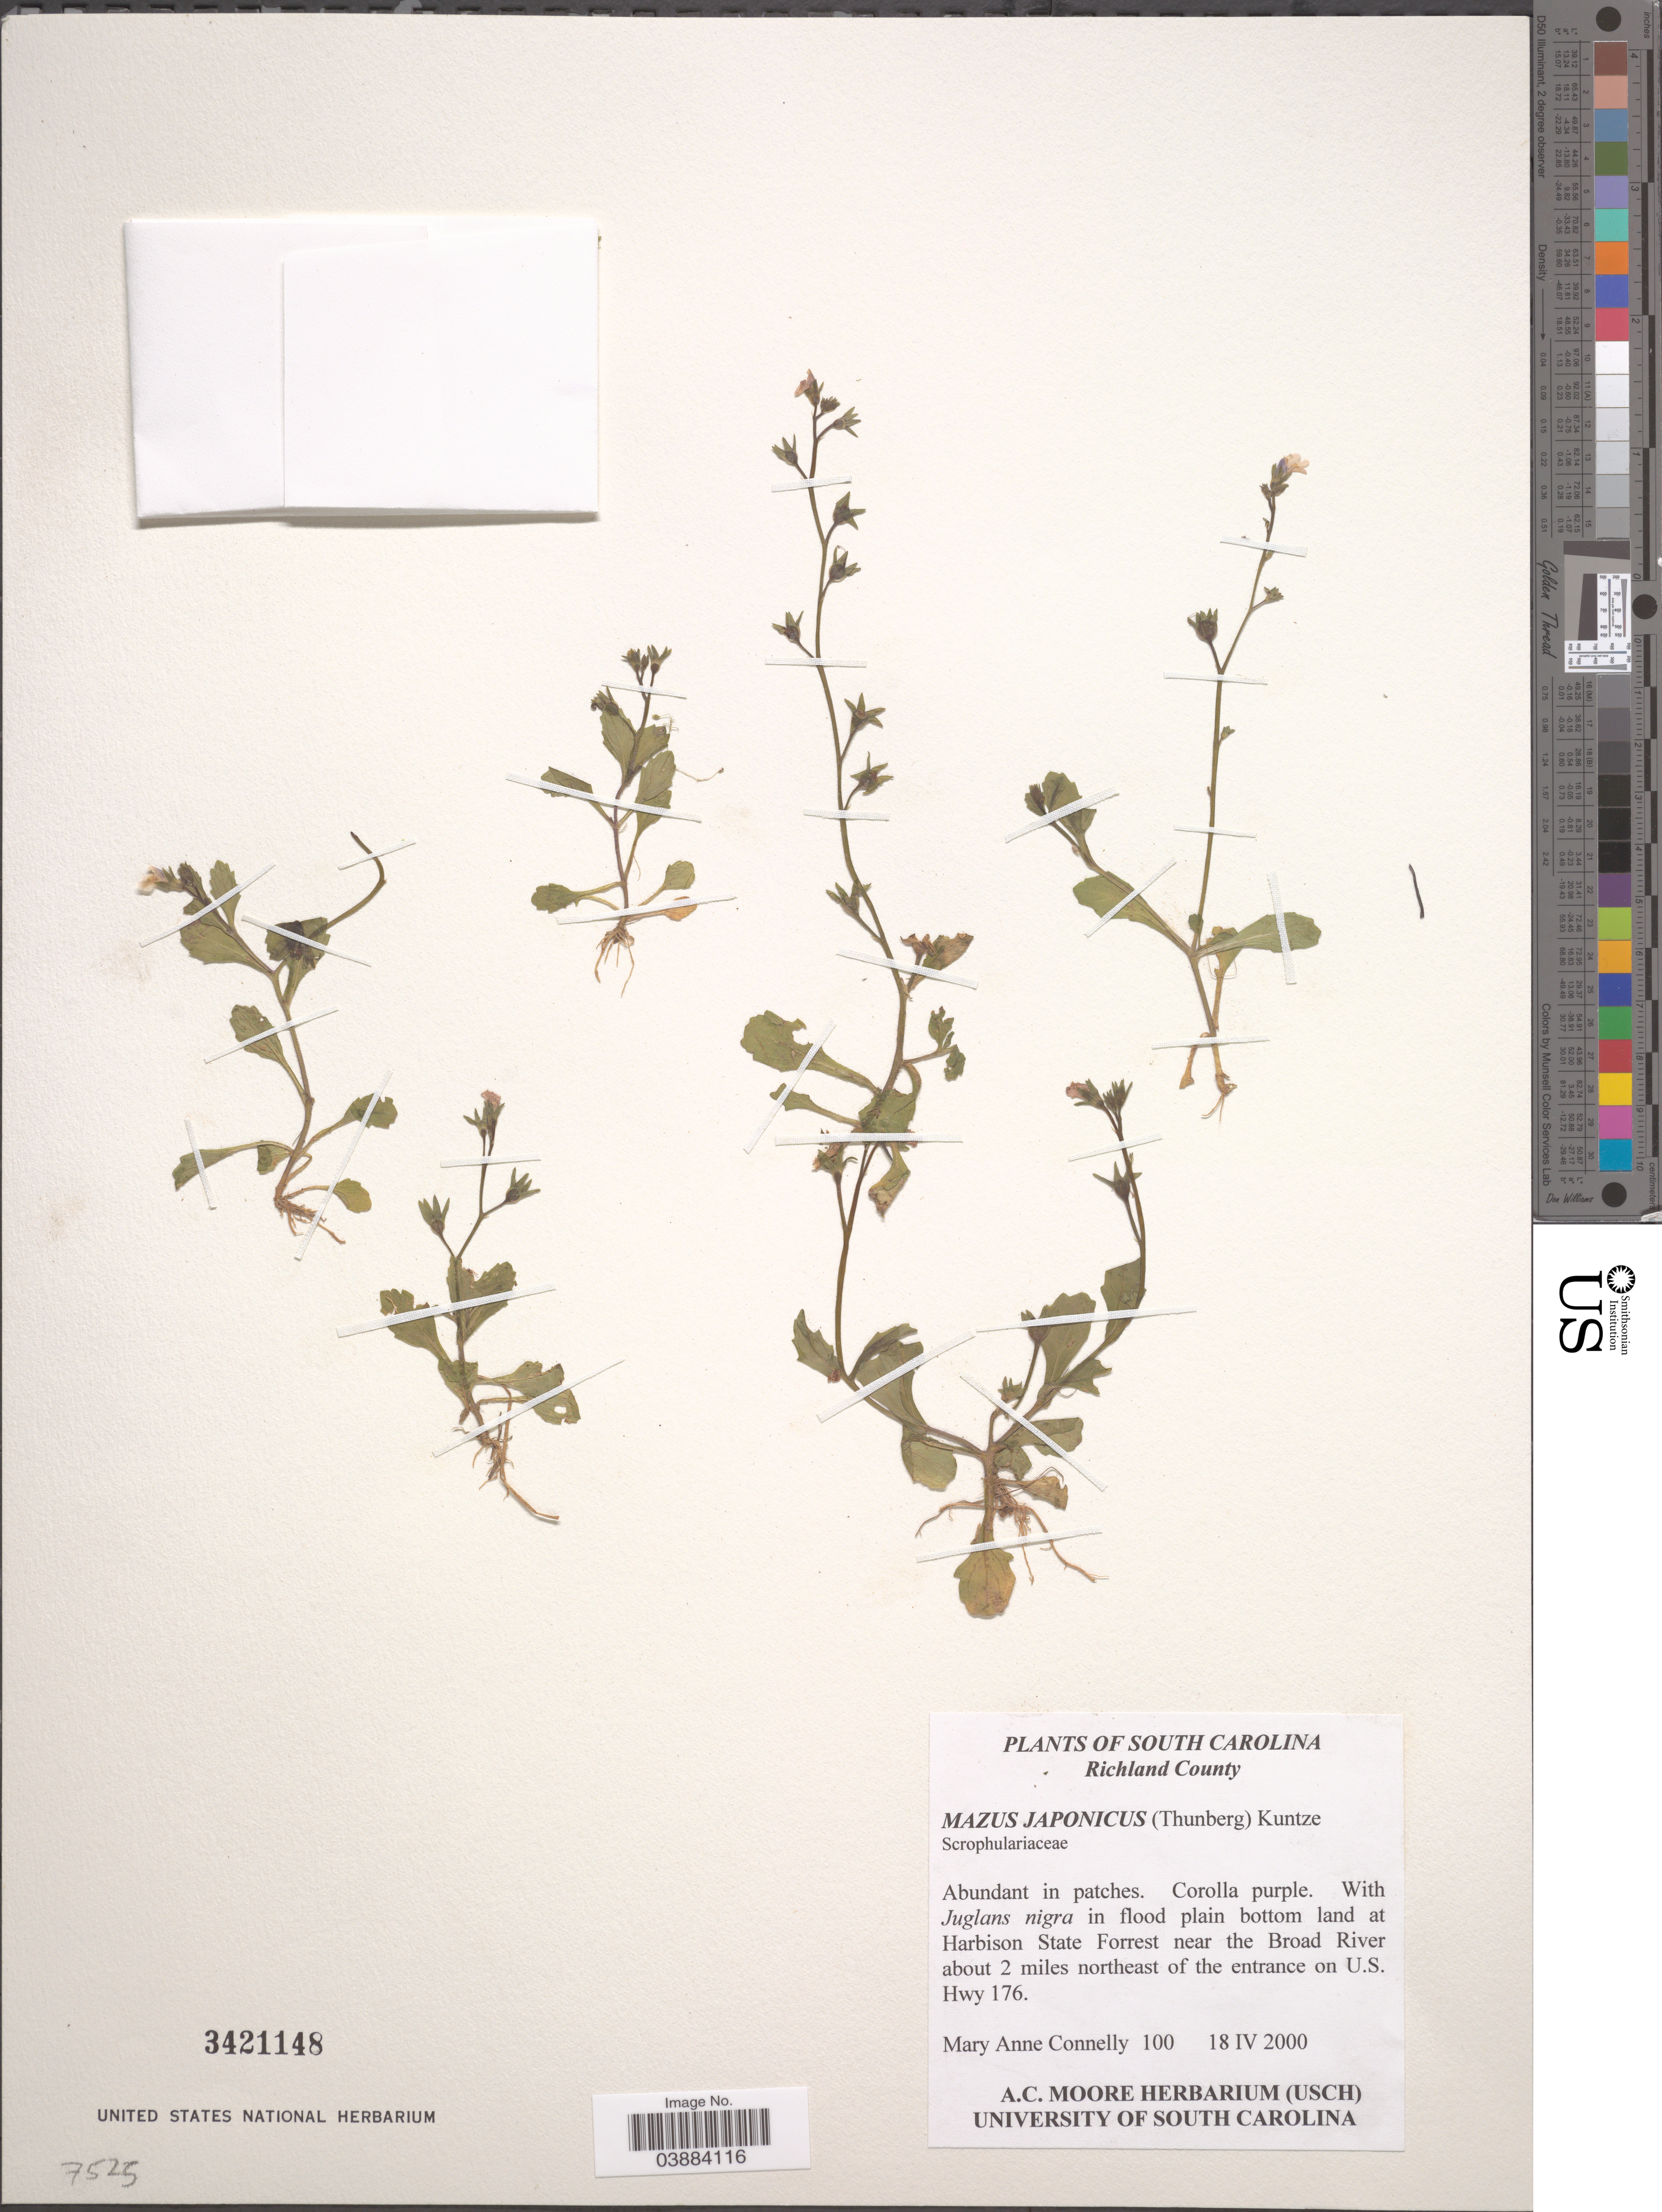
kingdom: Plantae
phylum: Tracheophyta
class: Magnoliopsida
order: Lamiales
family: Mazaceae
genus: Mazus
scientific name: Mazus pumilus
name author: (Burm. f.) Steenis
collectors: M. Connelly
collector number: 100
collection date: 2000-04-18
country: United States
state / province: South Carolina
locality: Richland County. At Harbison State Forrest near the Broad River about 2 miles northeast of the entrance on U.S. Hwy 176.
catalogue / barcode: US 3421148